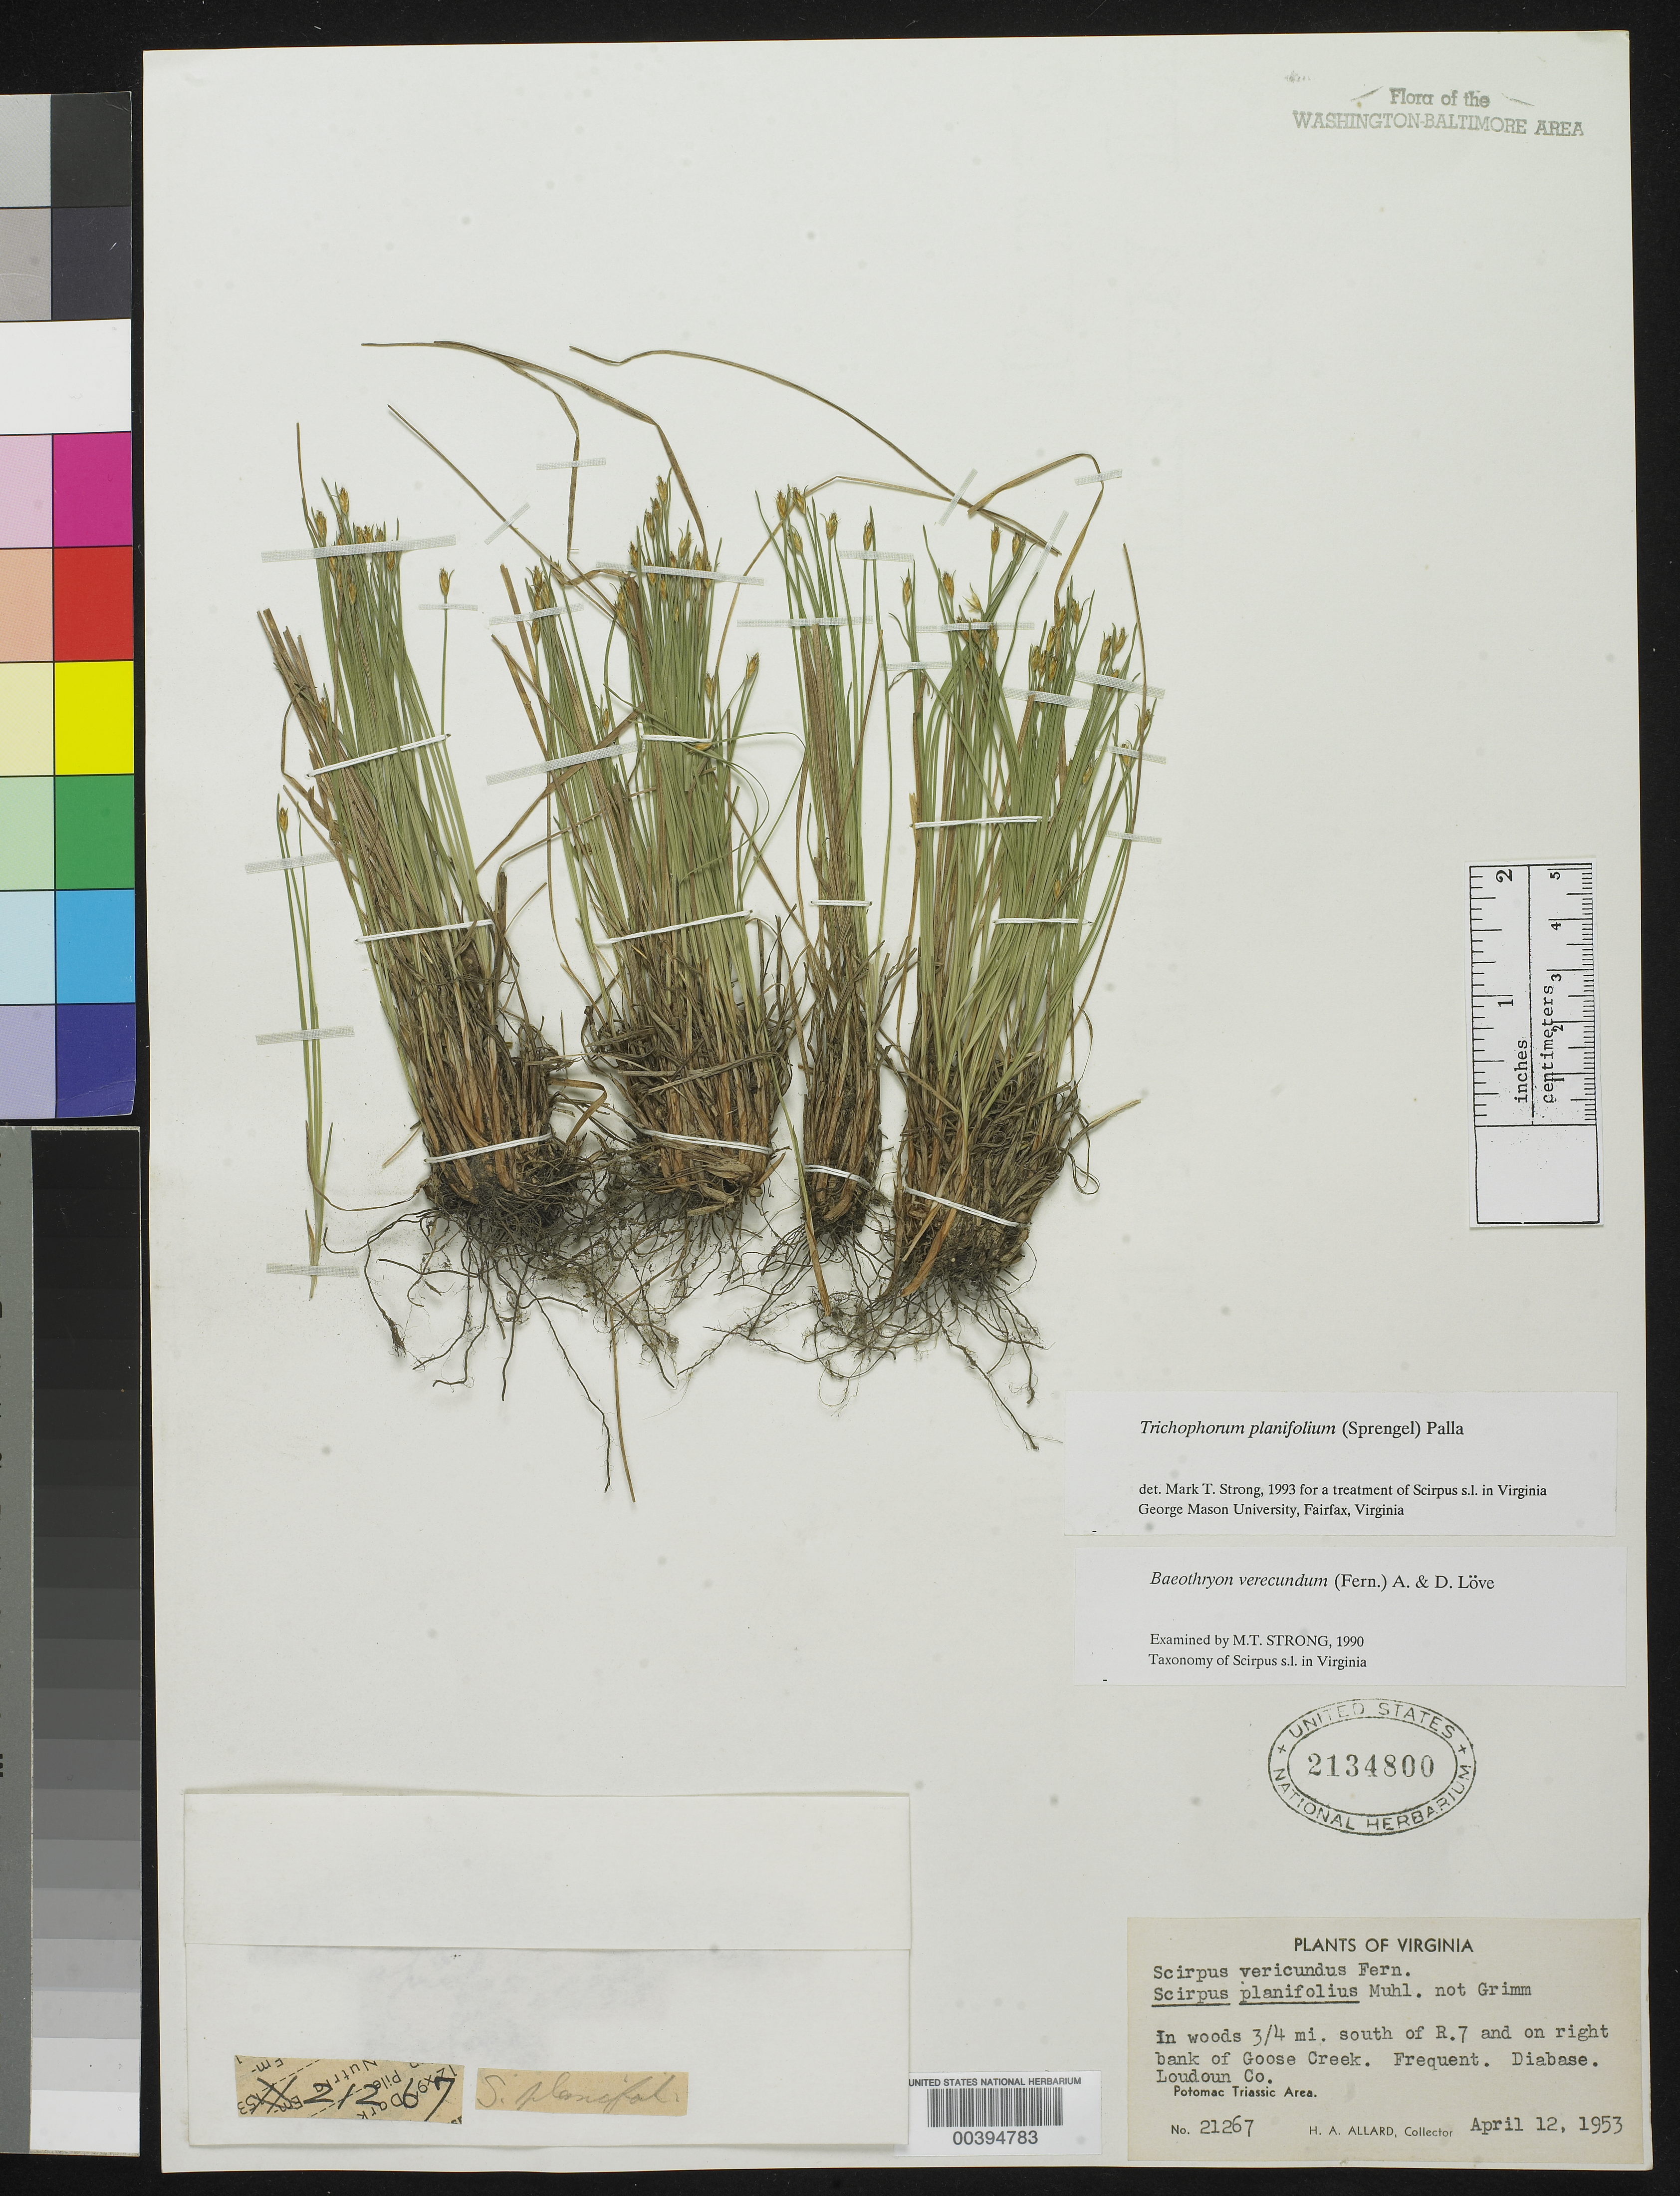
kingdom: Plantae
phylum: Tracheophyta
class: Liliopsida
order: Poales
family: Cyperaceae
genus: Trichophorum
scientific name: Trichophorum planifolium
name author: (Spreng.) Palla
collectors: H. A. Allard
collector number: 21267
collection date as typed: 12 Apr 1953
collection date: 1953-04-12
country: United States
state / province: Virginia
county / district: Loudoun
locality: S of Route 7 on Goose Creek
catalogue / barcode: US 2134800